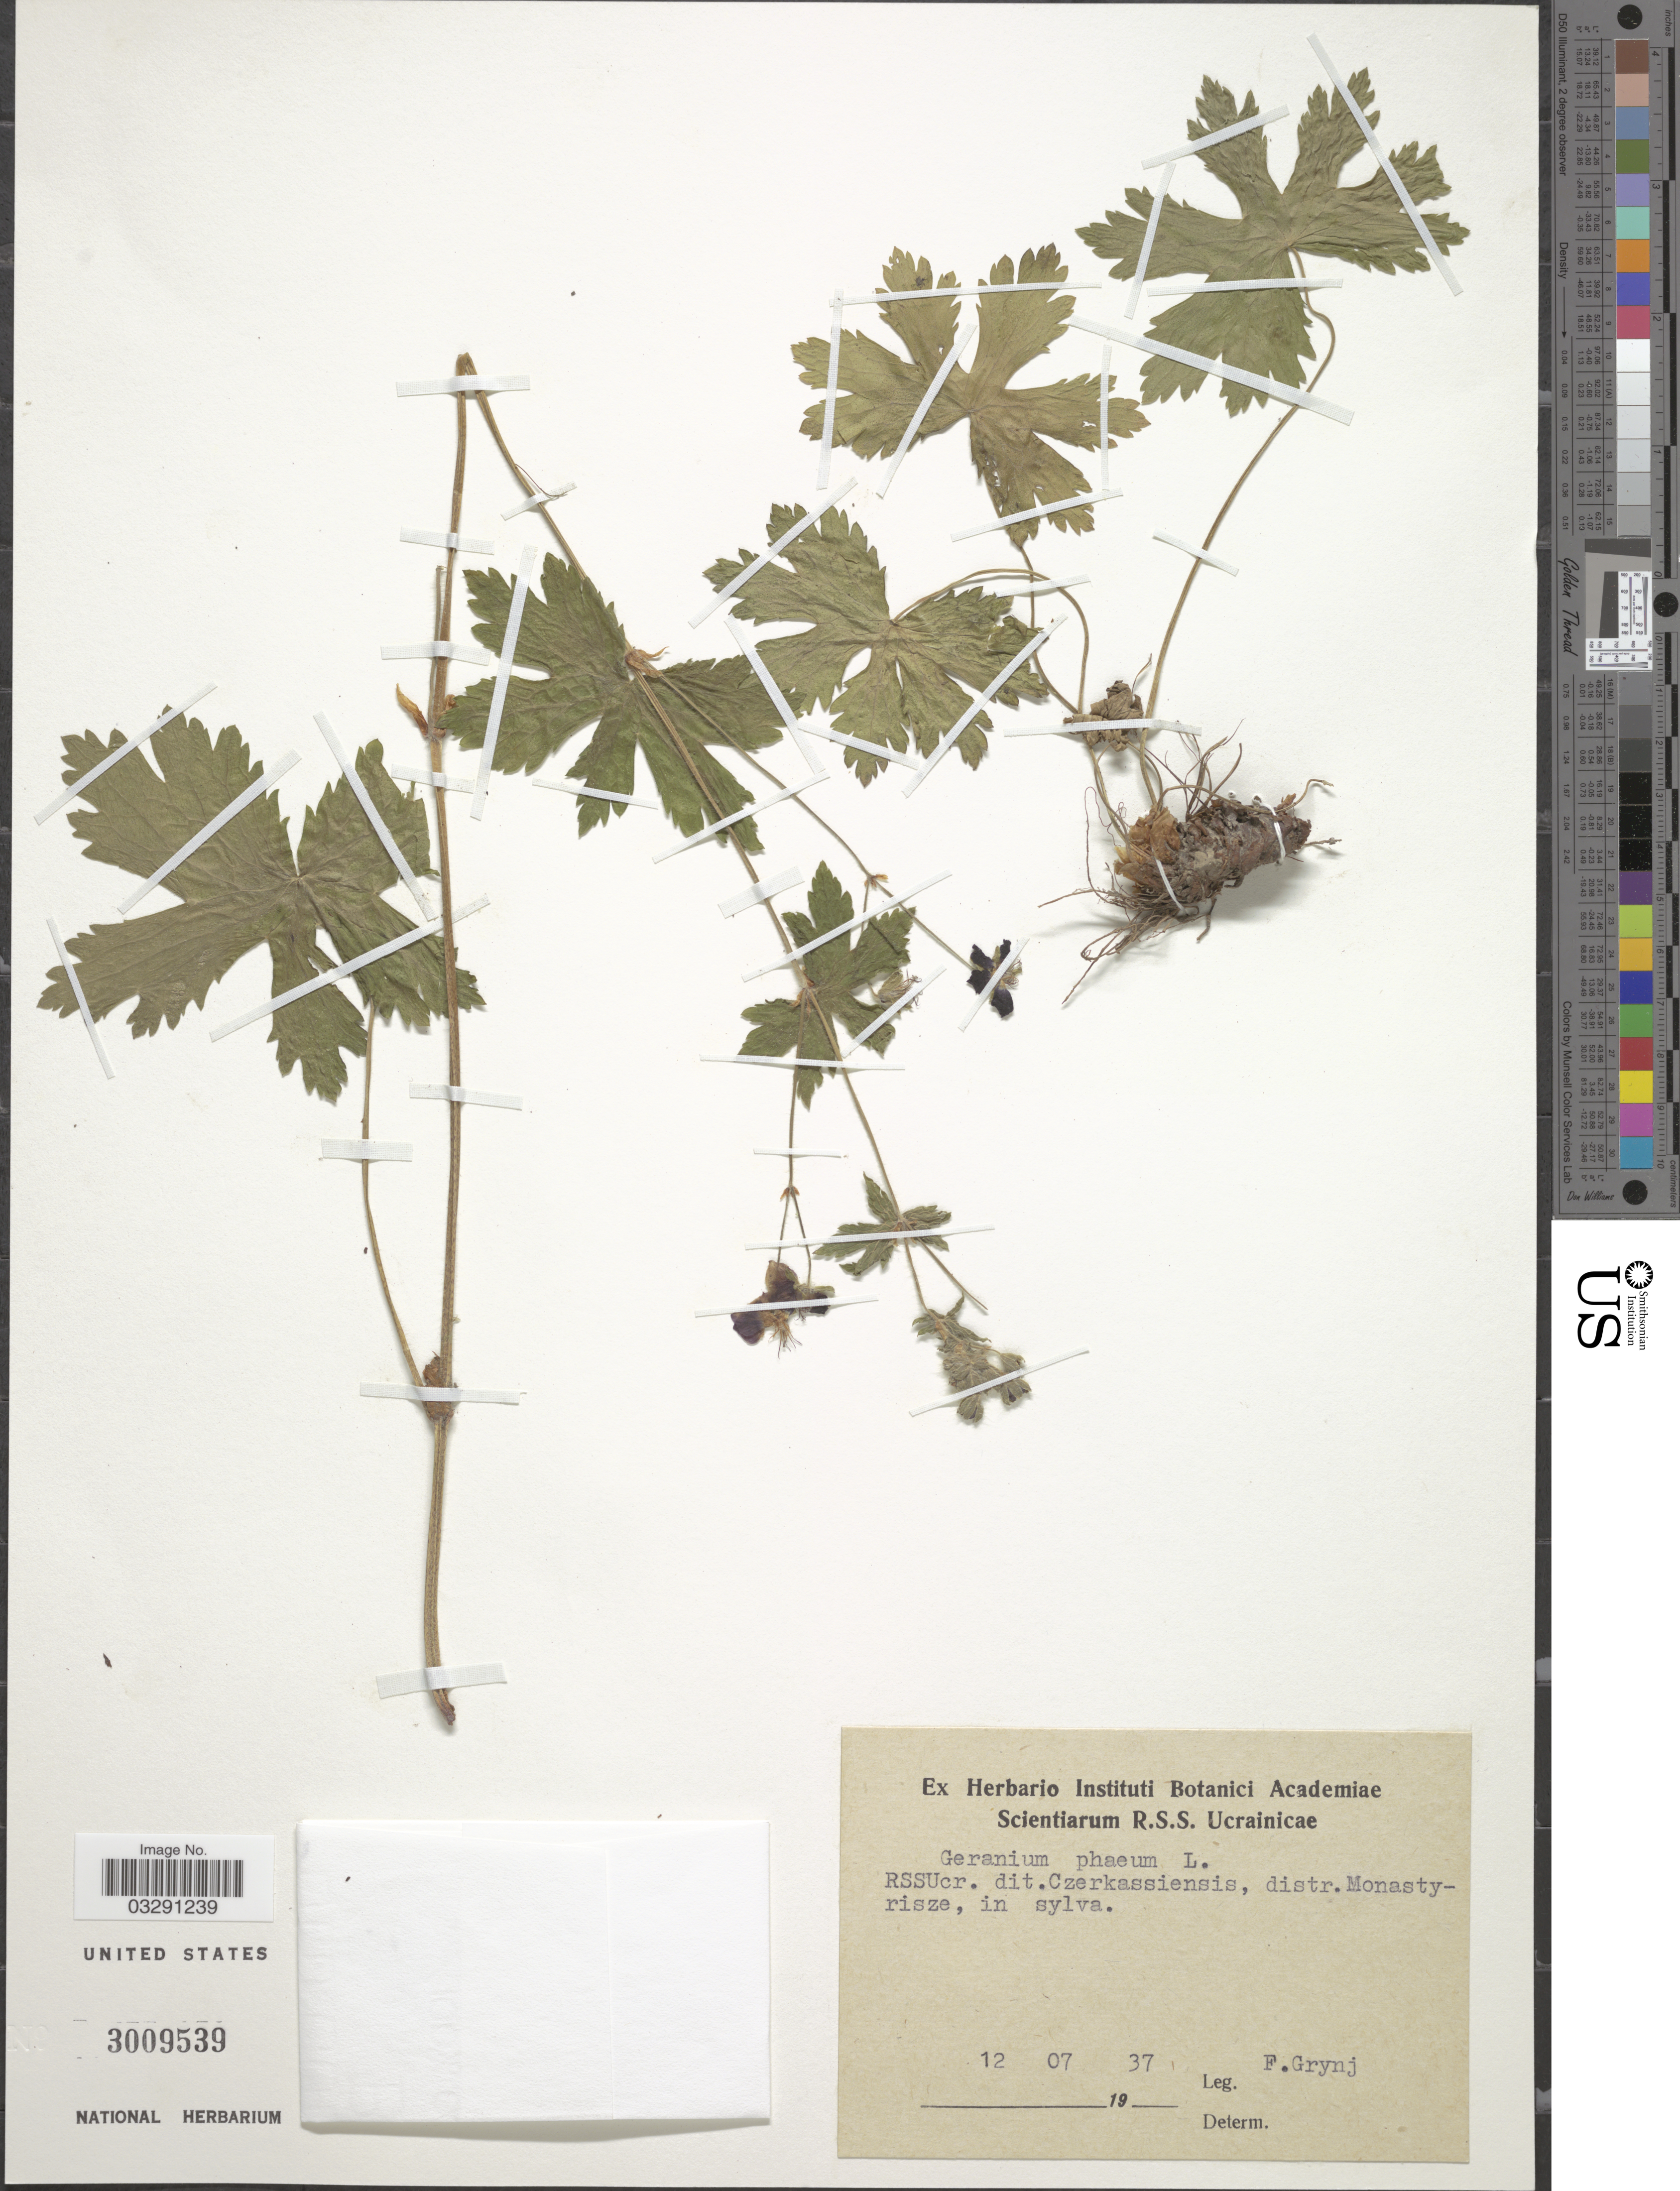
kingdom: Plantae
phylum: Tracheophyta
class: Magnoliopsida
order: Geraniales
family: Geraniaceae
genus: Geranium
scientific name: Geranium phaeum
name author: L.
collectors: F. Grynj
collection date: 1937-07-12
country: Ukraine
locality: RSSUcr. dit. Czerlassiensis, distr. Monastyrisze, in sylva.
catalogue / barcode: US 3009539